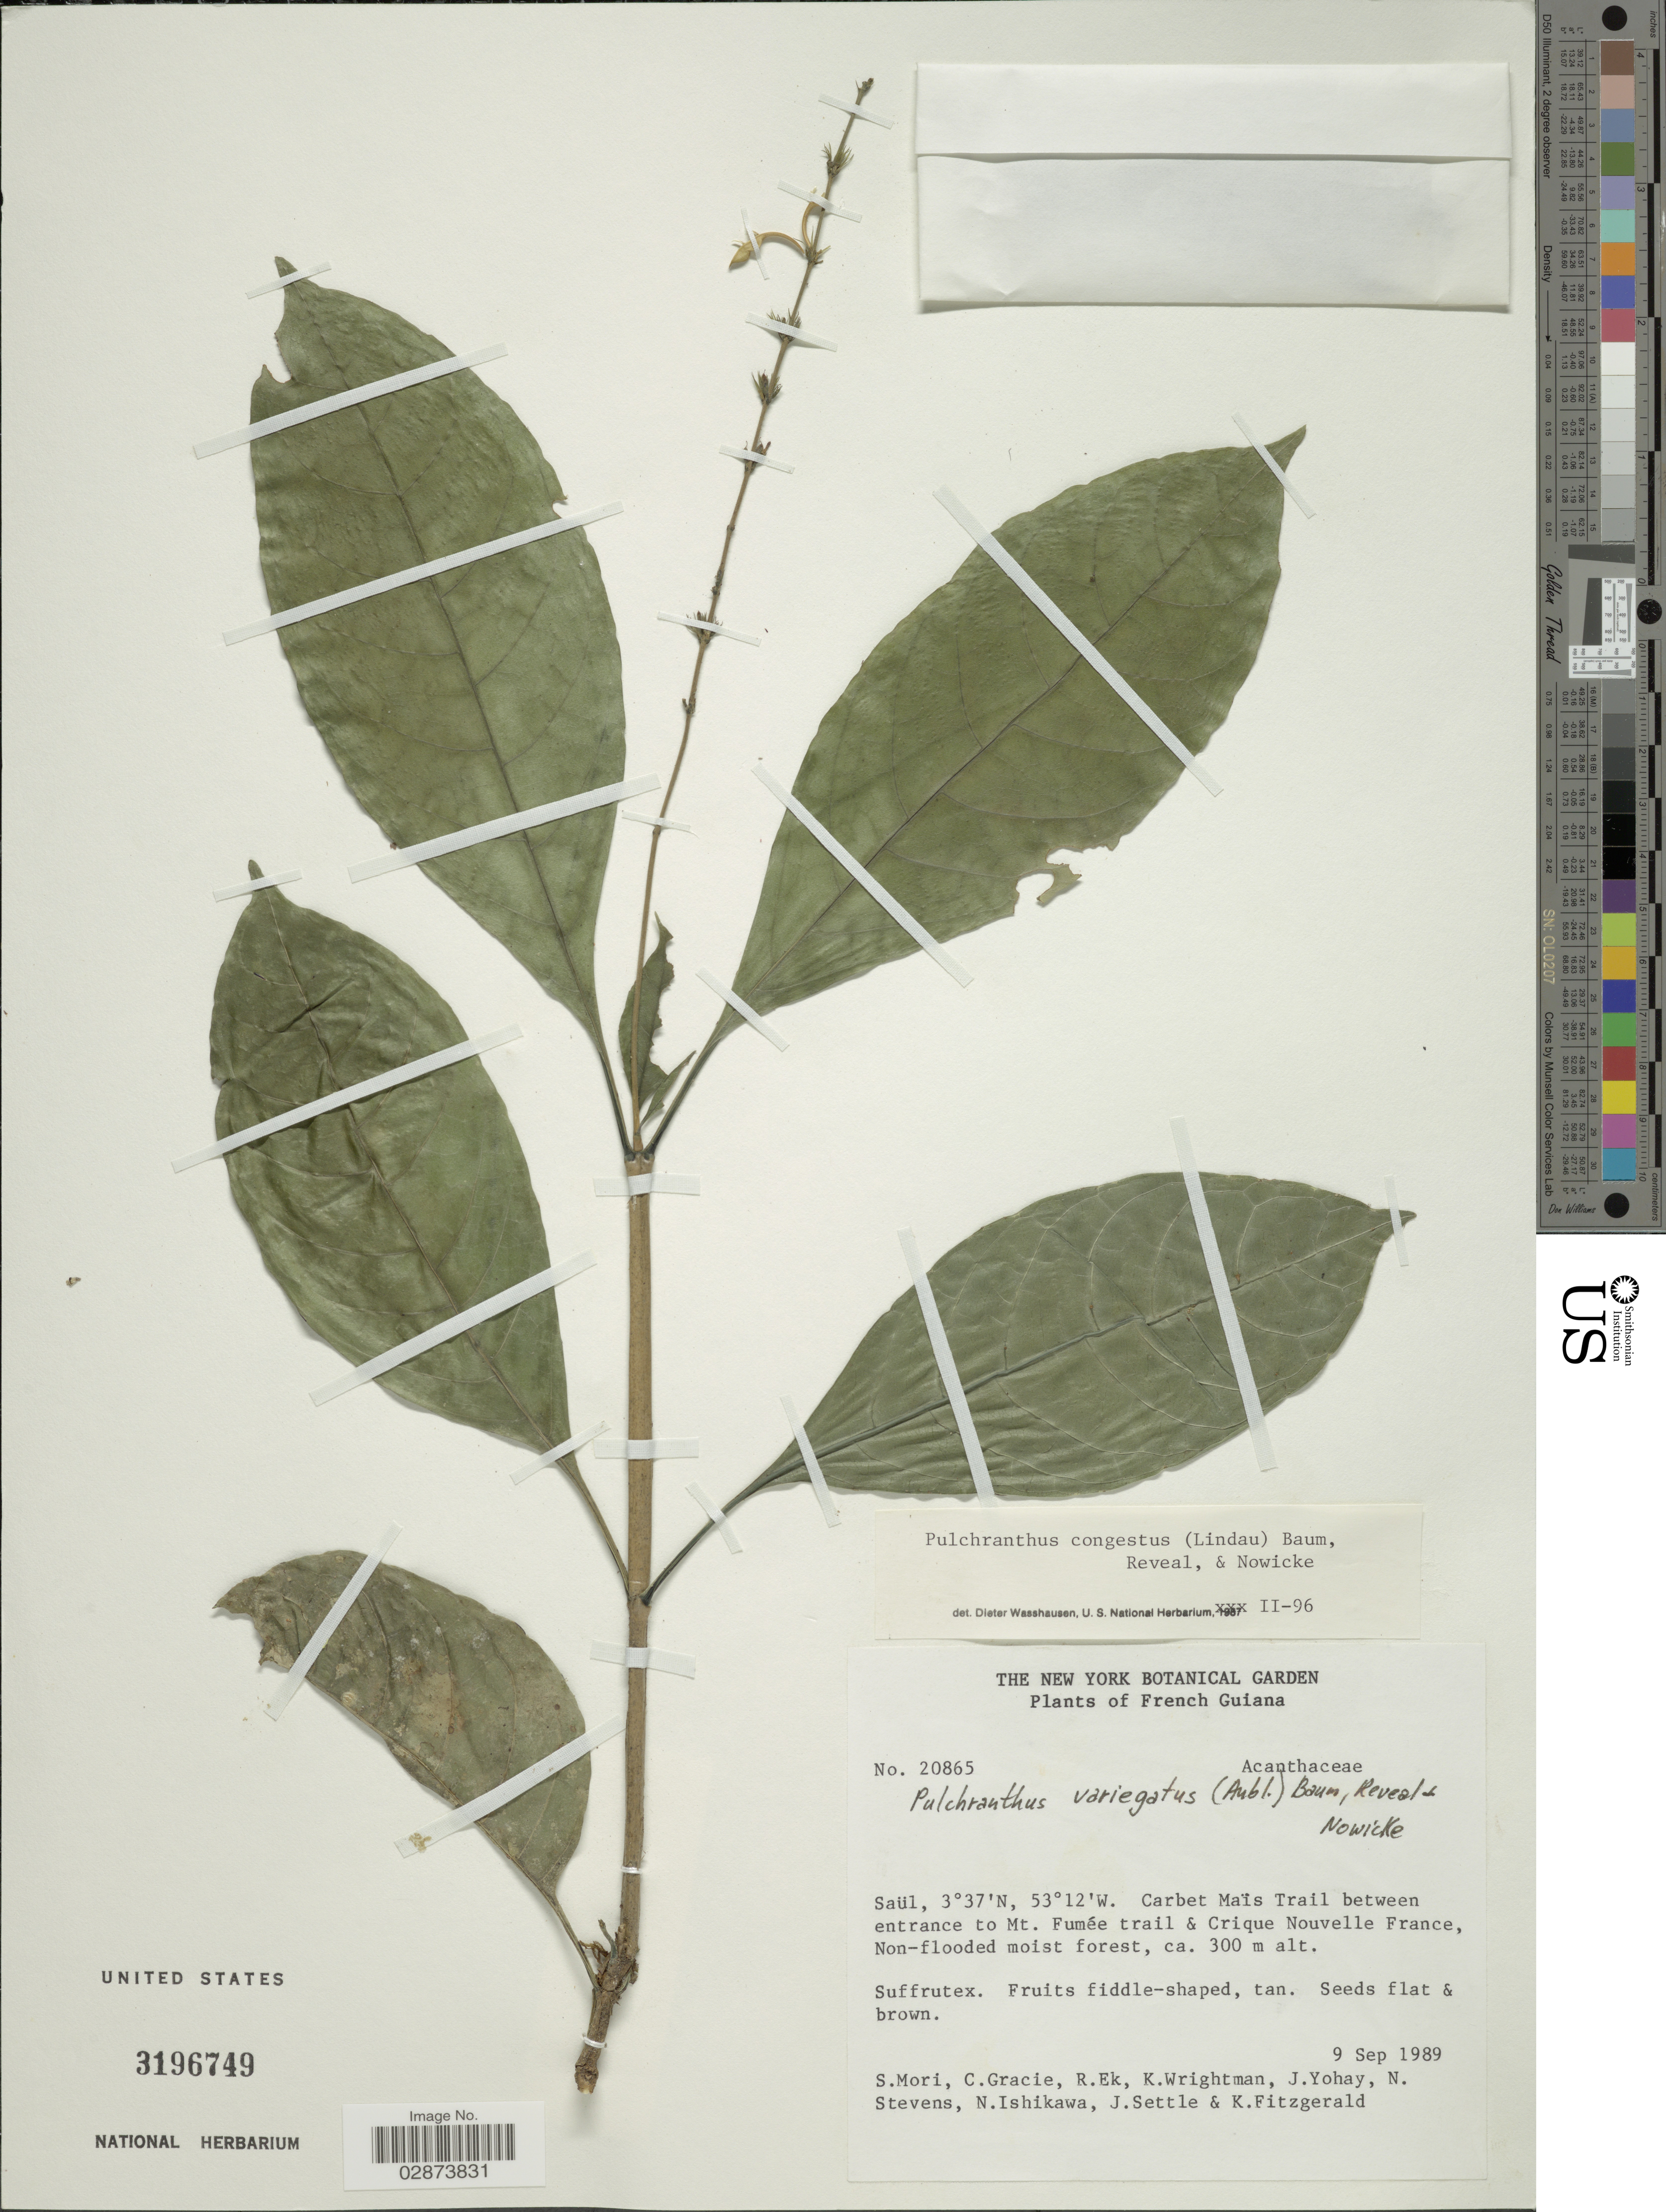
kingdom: Plantae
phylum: Tracheophyta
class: Magnoliopsida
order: Lamiales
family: Acanthaceae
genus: Pulchranthus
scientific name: Pulchranthus congestus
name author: (Lindau) V.M. Baum et al.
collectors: S. Mori, C. A. Gracie, R. Ek, K. Wrightman & et al.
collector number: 20865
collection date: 1989-09-09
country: French Guiana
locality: Saül. Carbet Maïs Trail between entrance to Mt. Fumée trail & Crique Nouvelle France.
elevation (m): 300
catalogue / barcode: US 3196749